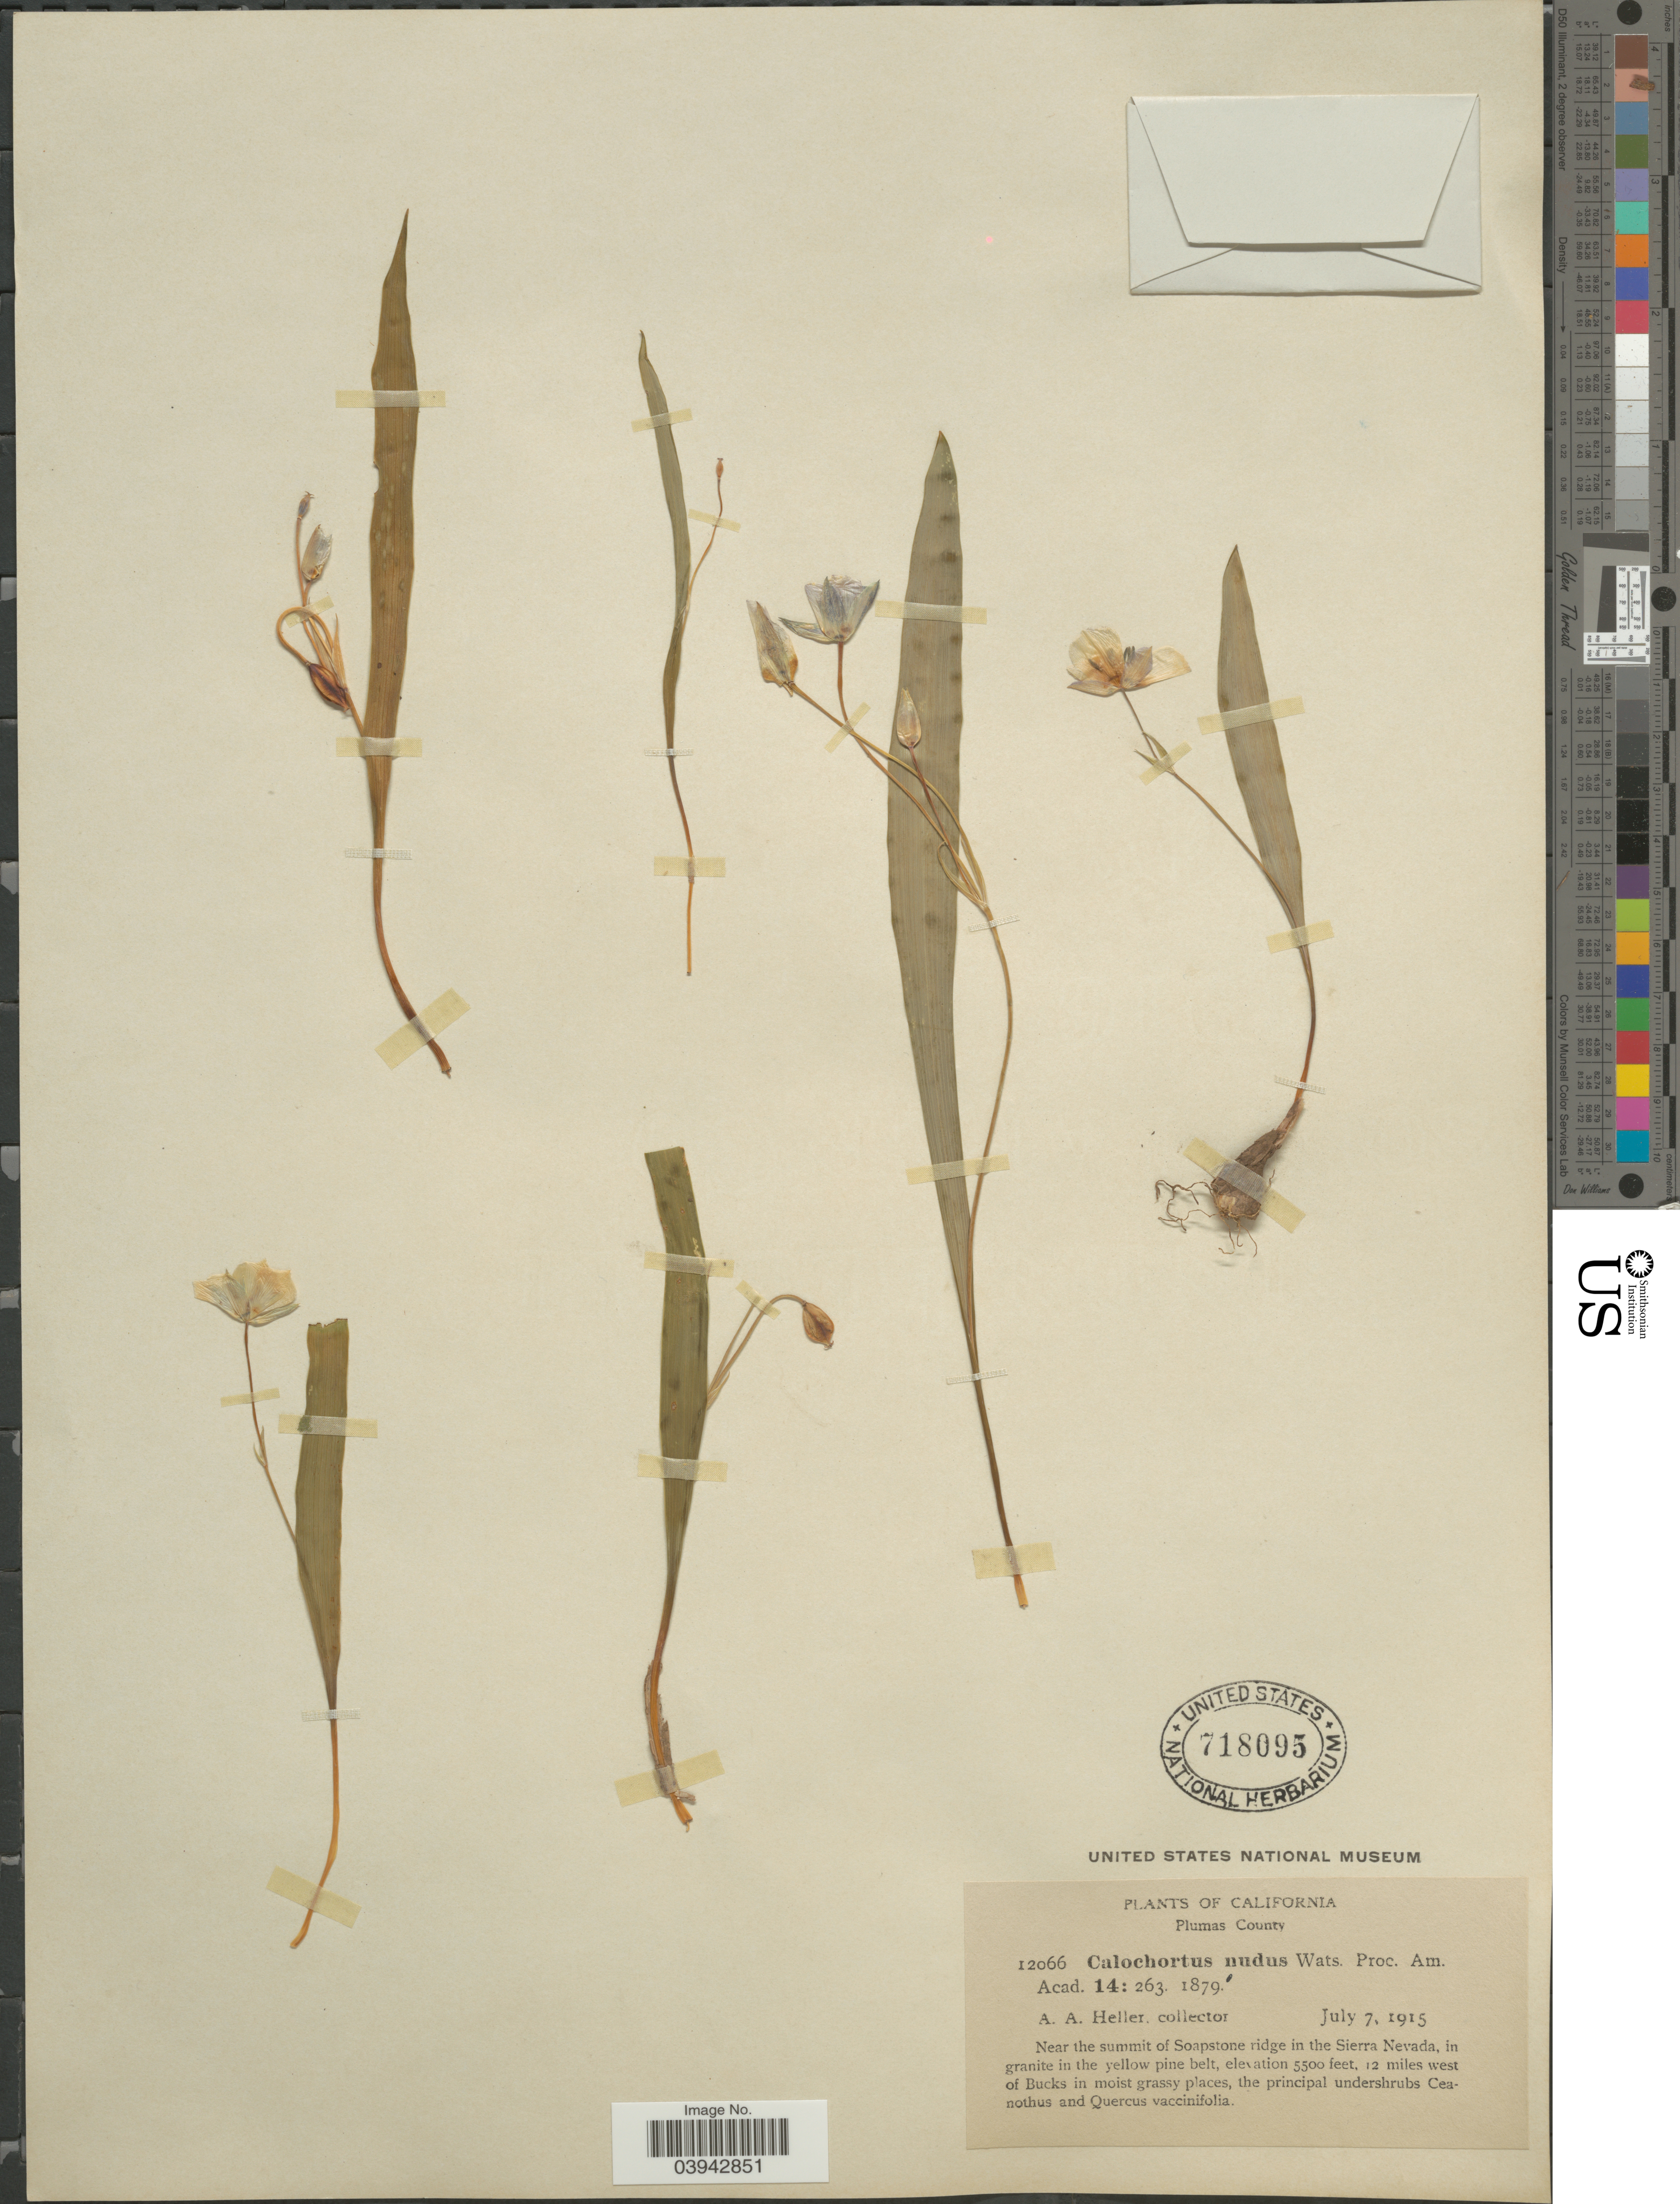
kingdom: Plantae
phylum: Tracheophyta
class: Liliopsida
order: Liliales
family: Liliaceae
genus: Calochortus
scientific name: Calochortus nudus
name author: S. Watson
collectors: A. A. Heller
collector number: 12066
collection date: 1915-07-07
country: United States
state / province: California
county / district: Plumas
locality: Plumas County. Near the summit of Soapstone ridge in the Sierra Nevada, 12 miles west of Bucks.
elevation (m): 1676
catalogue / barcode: US 718095